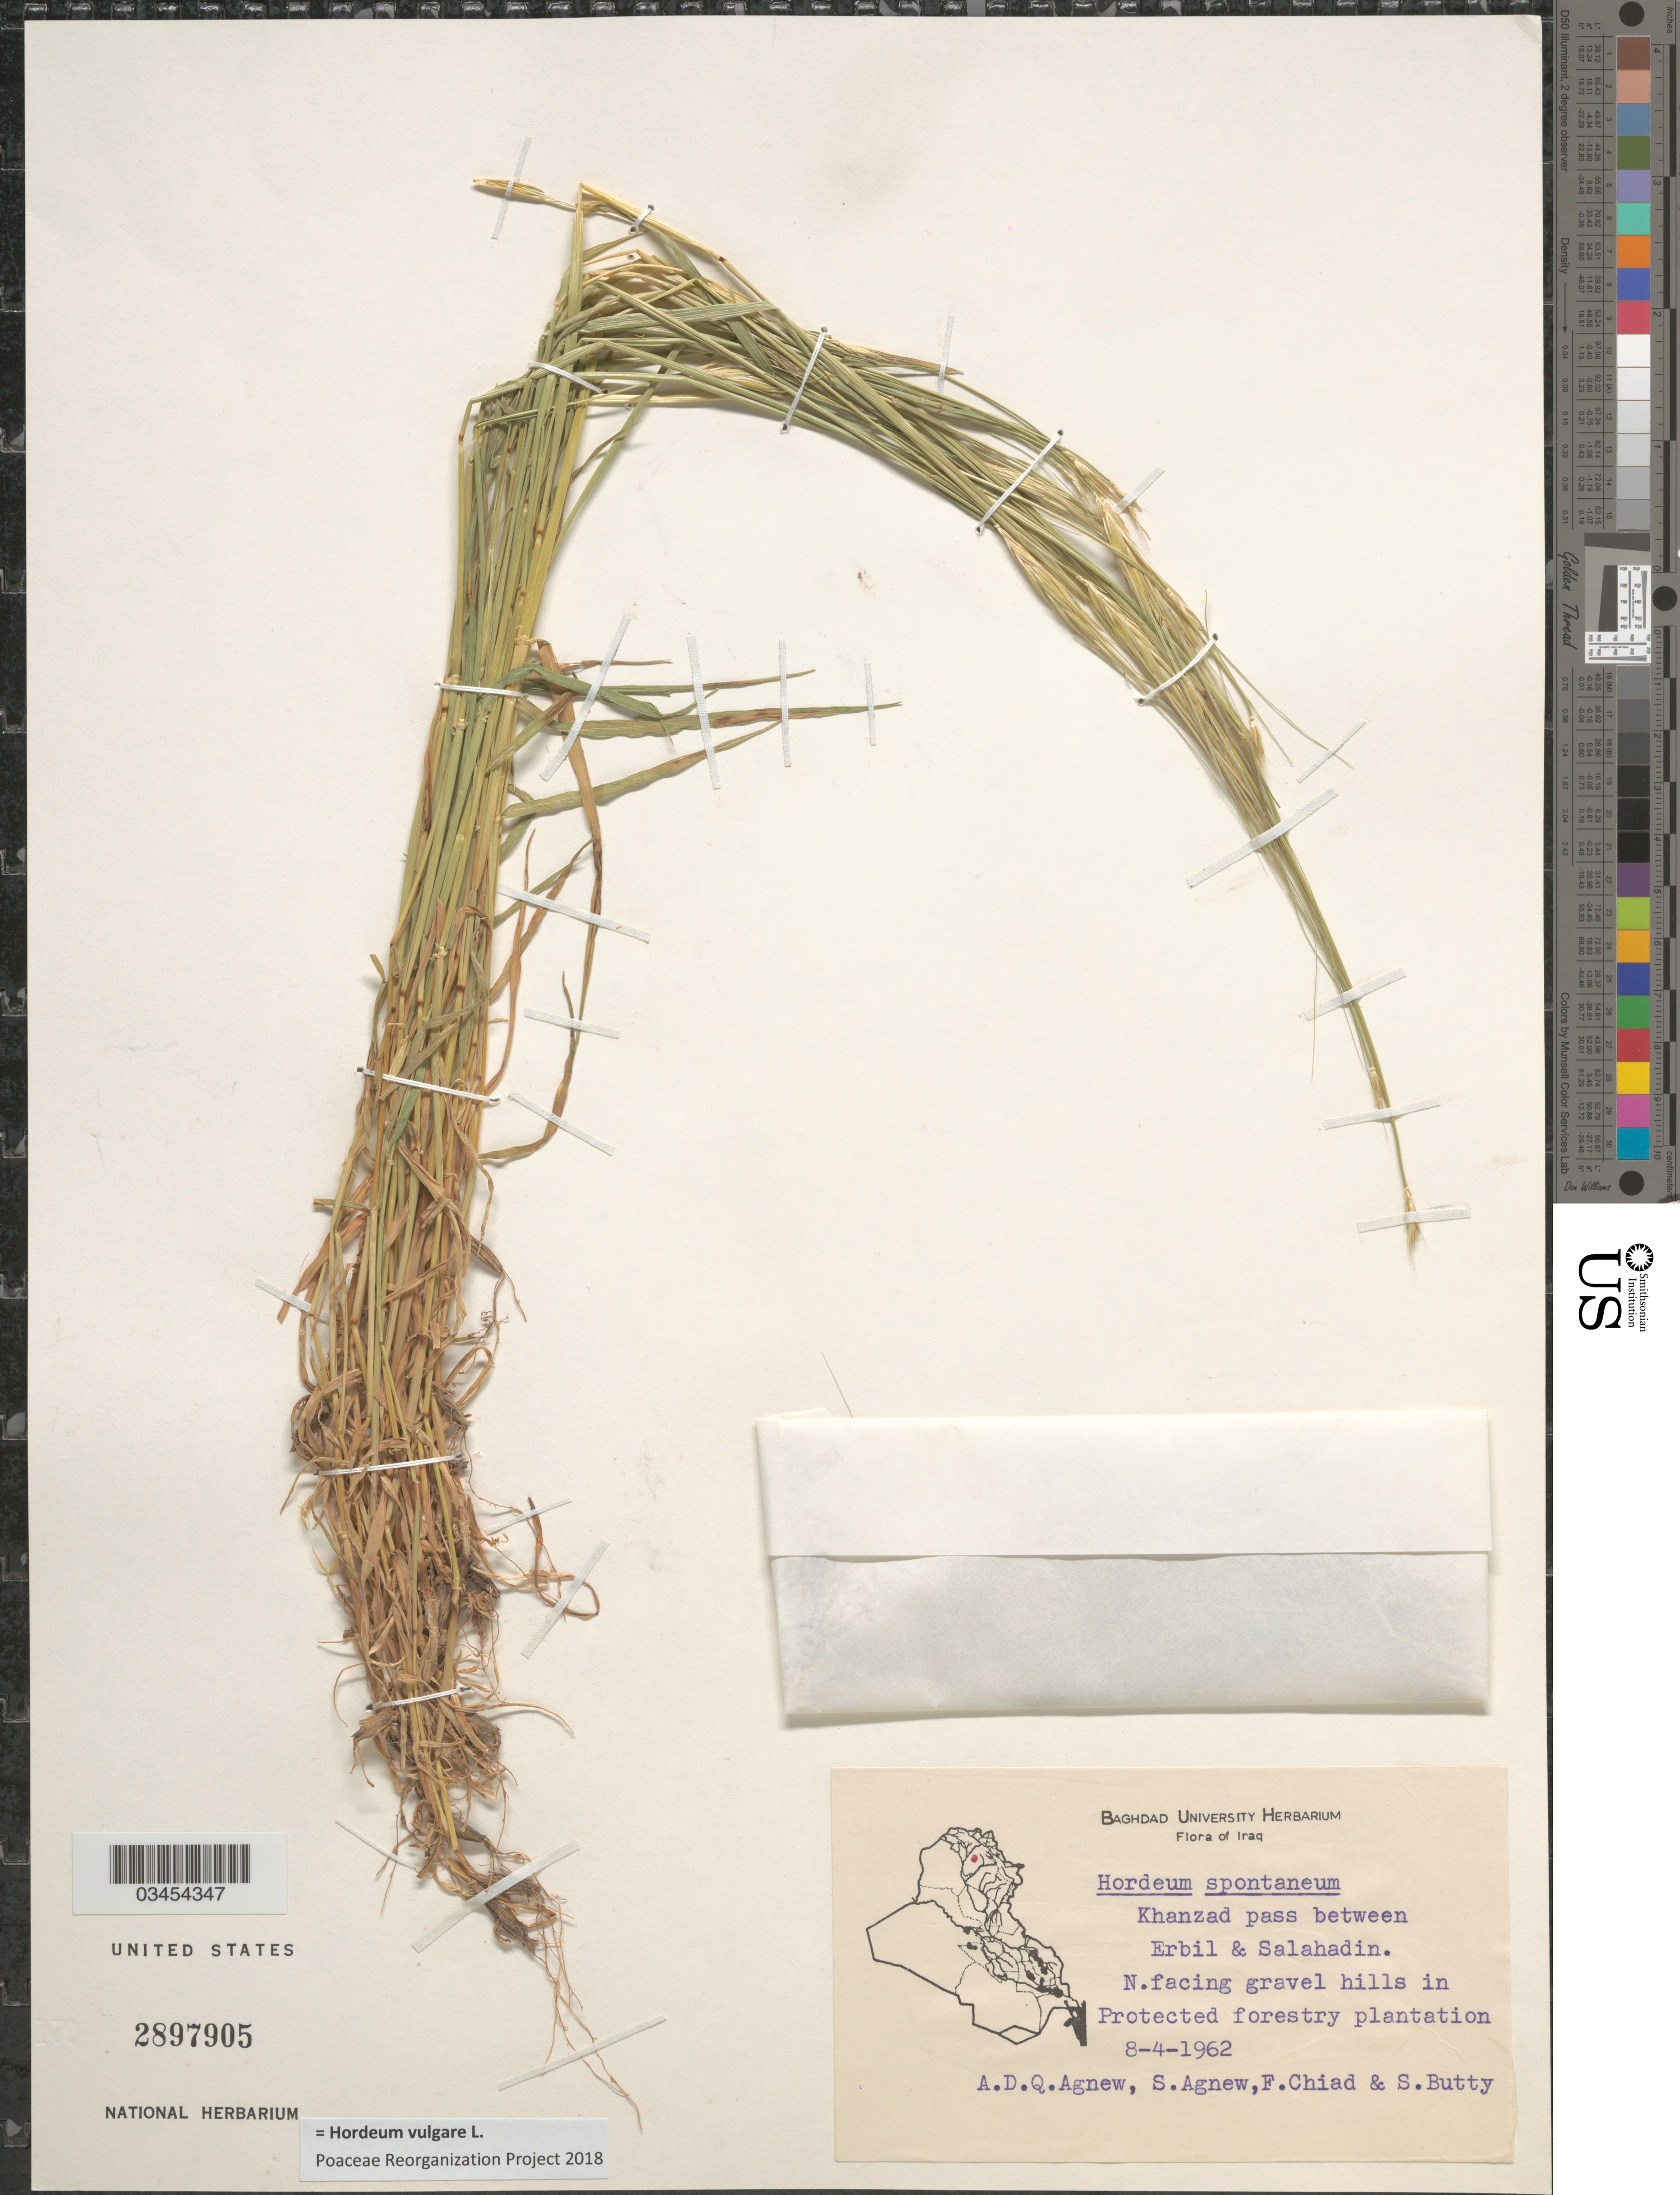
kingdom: Plantae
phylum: Tracheophyta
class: Liliopsida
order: Poales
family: Poaceae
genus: Hordeum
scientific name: Hordeum vulgare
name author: L.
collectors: A. D. Agnew, S. Agnew, F. Chiad & S. Butty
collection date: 1962-04-08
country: Iraq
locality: Khanzad pass between Erbil & Salahadin. N. facing gravel hills in Protected forestry plantation.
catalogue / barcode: US 2897905